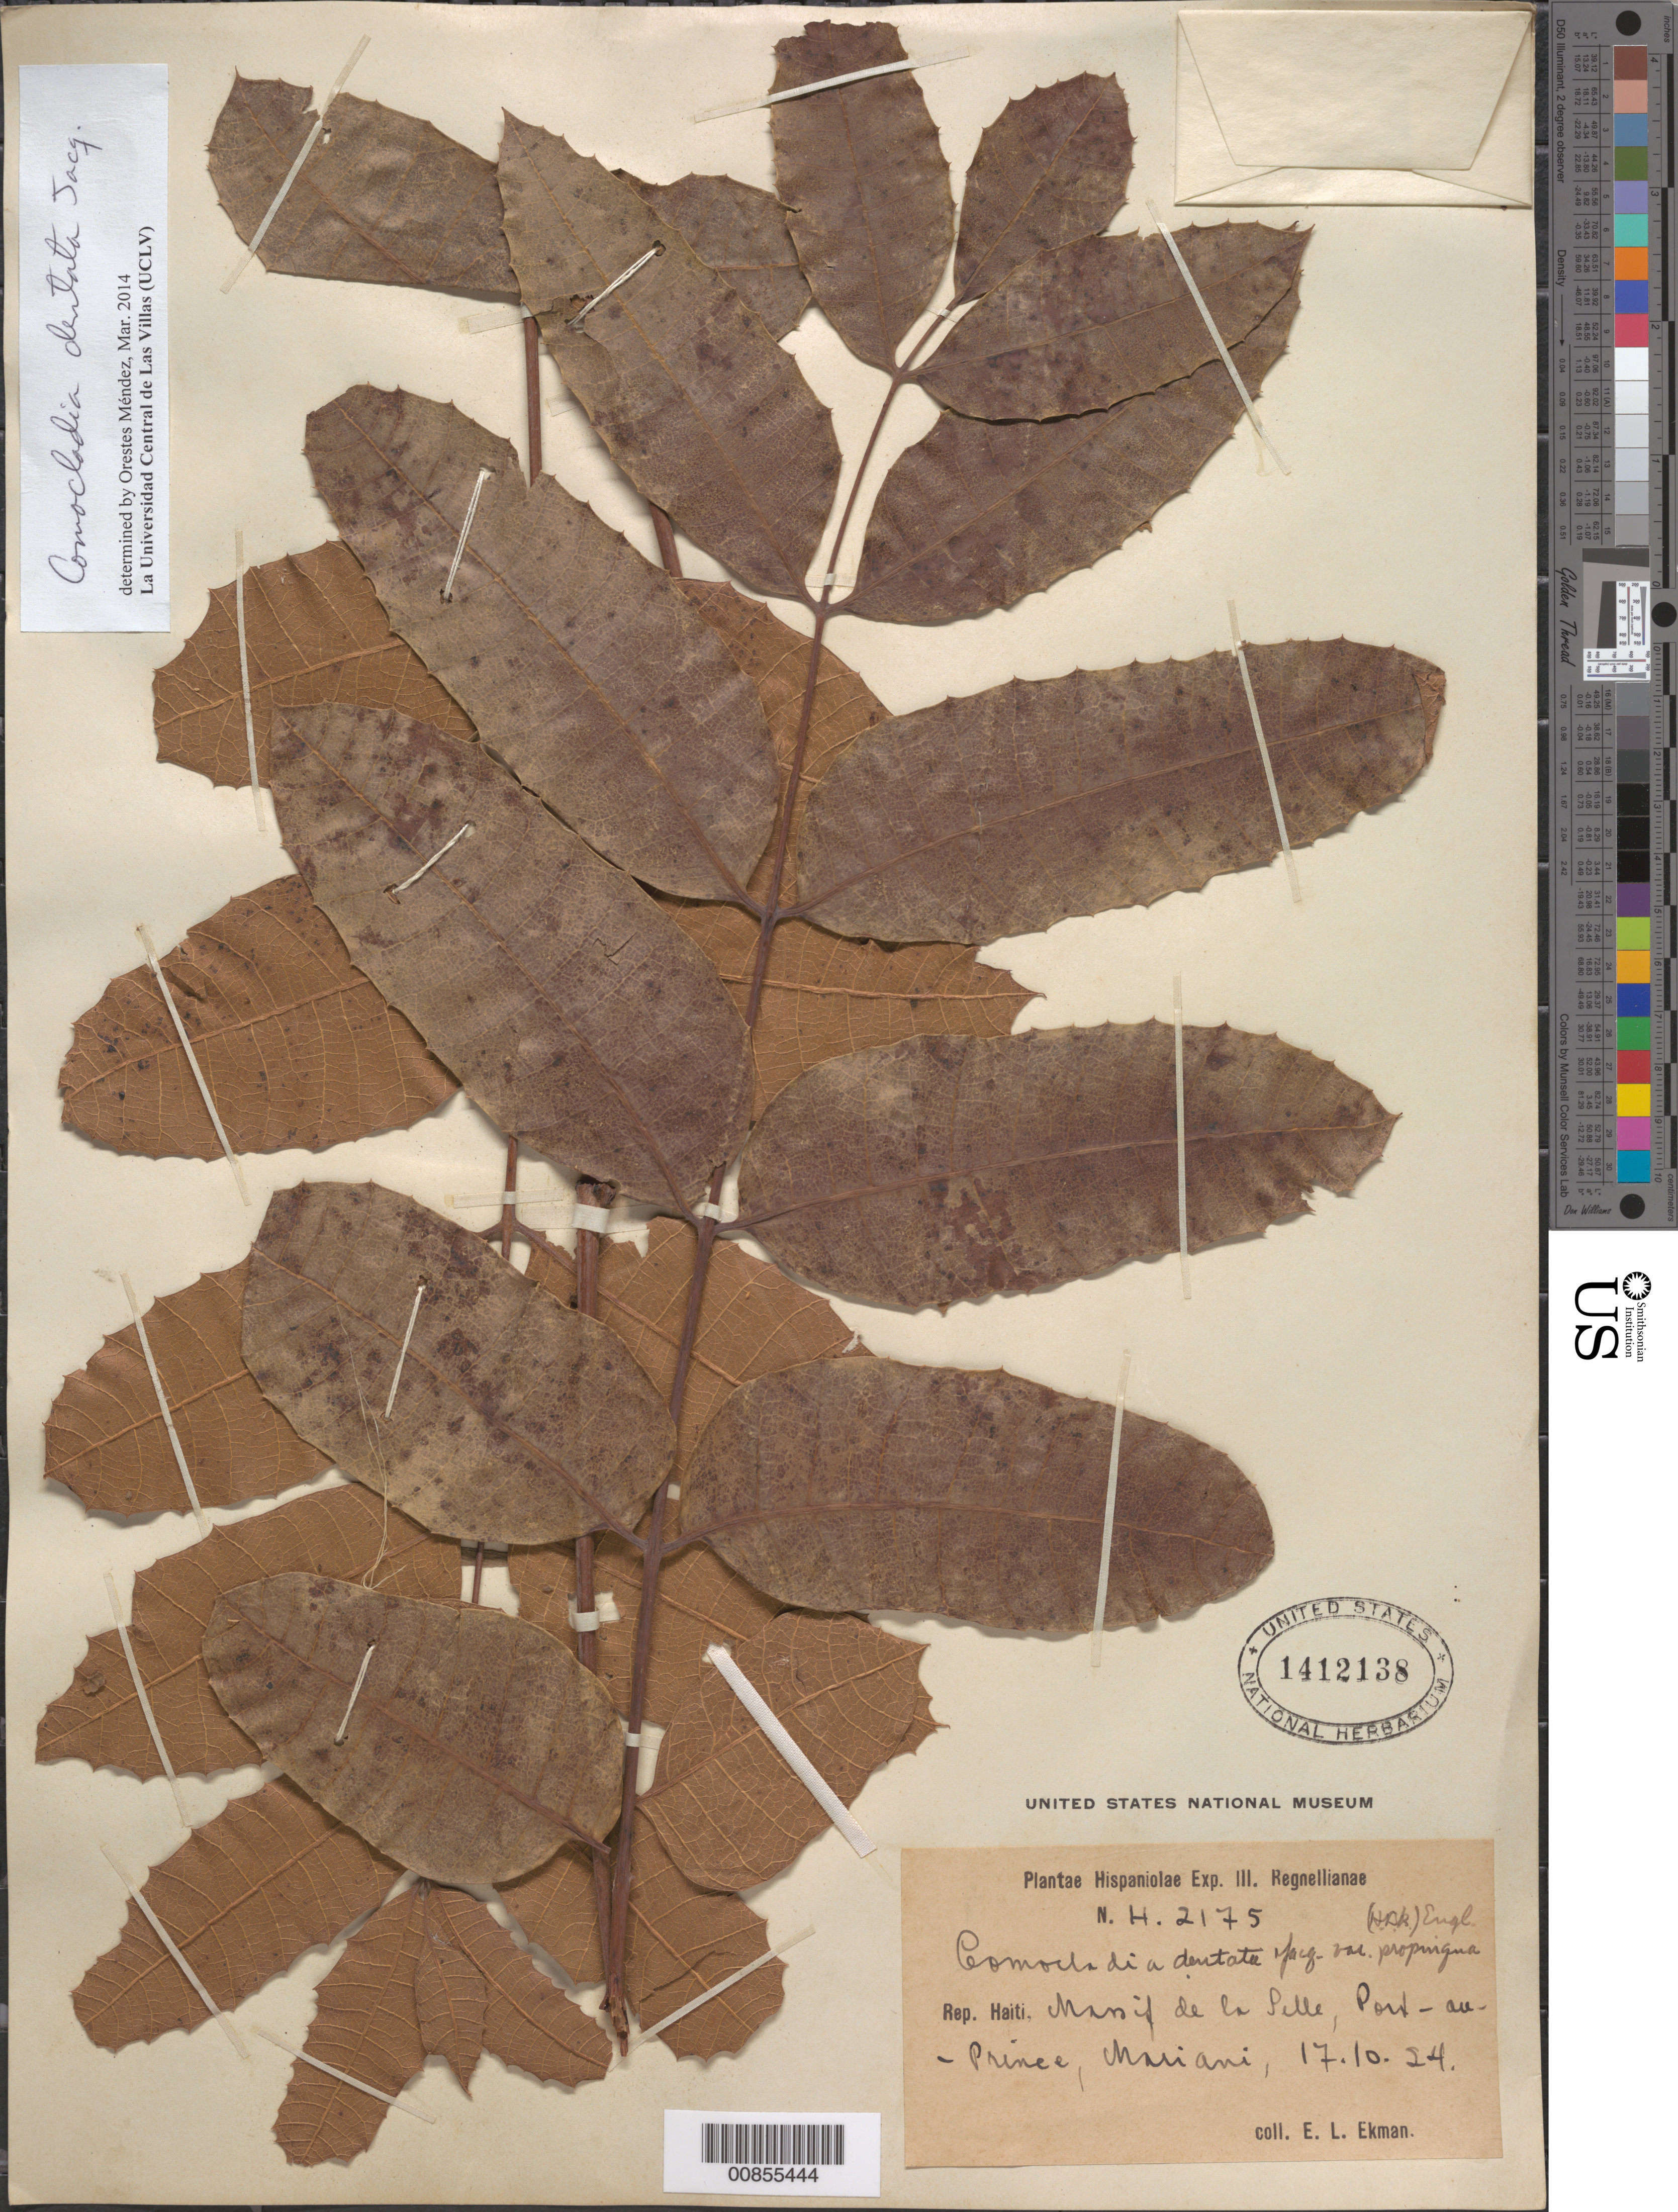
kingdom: Plantae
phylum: Tracheophyta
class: Magnoliopsida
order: Sapindales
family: Anacardiaceae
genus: Comocladia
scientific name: Comocladia dentata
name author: Jacq.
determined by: Méndez, Orestes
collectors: E. L. Ekman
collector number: H 2175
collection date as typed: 17 Oct 1924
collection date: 1924-10-17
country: Haiti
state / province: Ouest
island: Hispaniola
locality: Massif de la Selle, Port-au-Prince, Mariani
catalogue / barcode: US 1412138